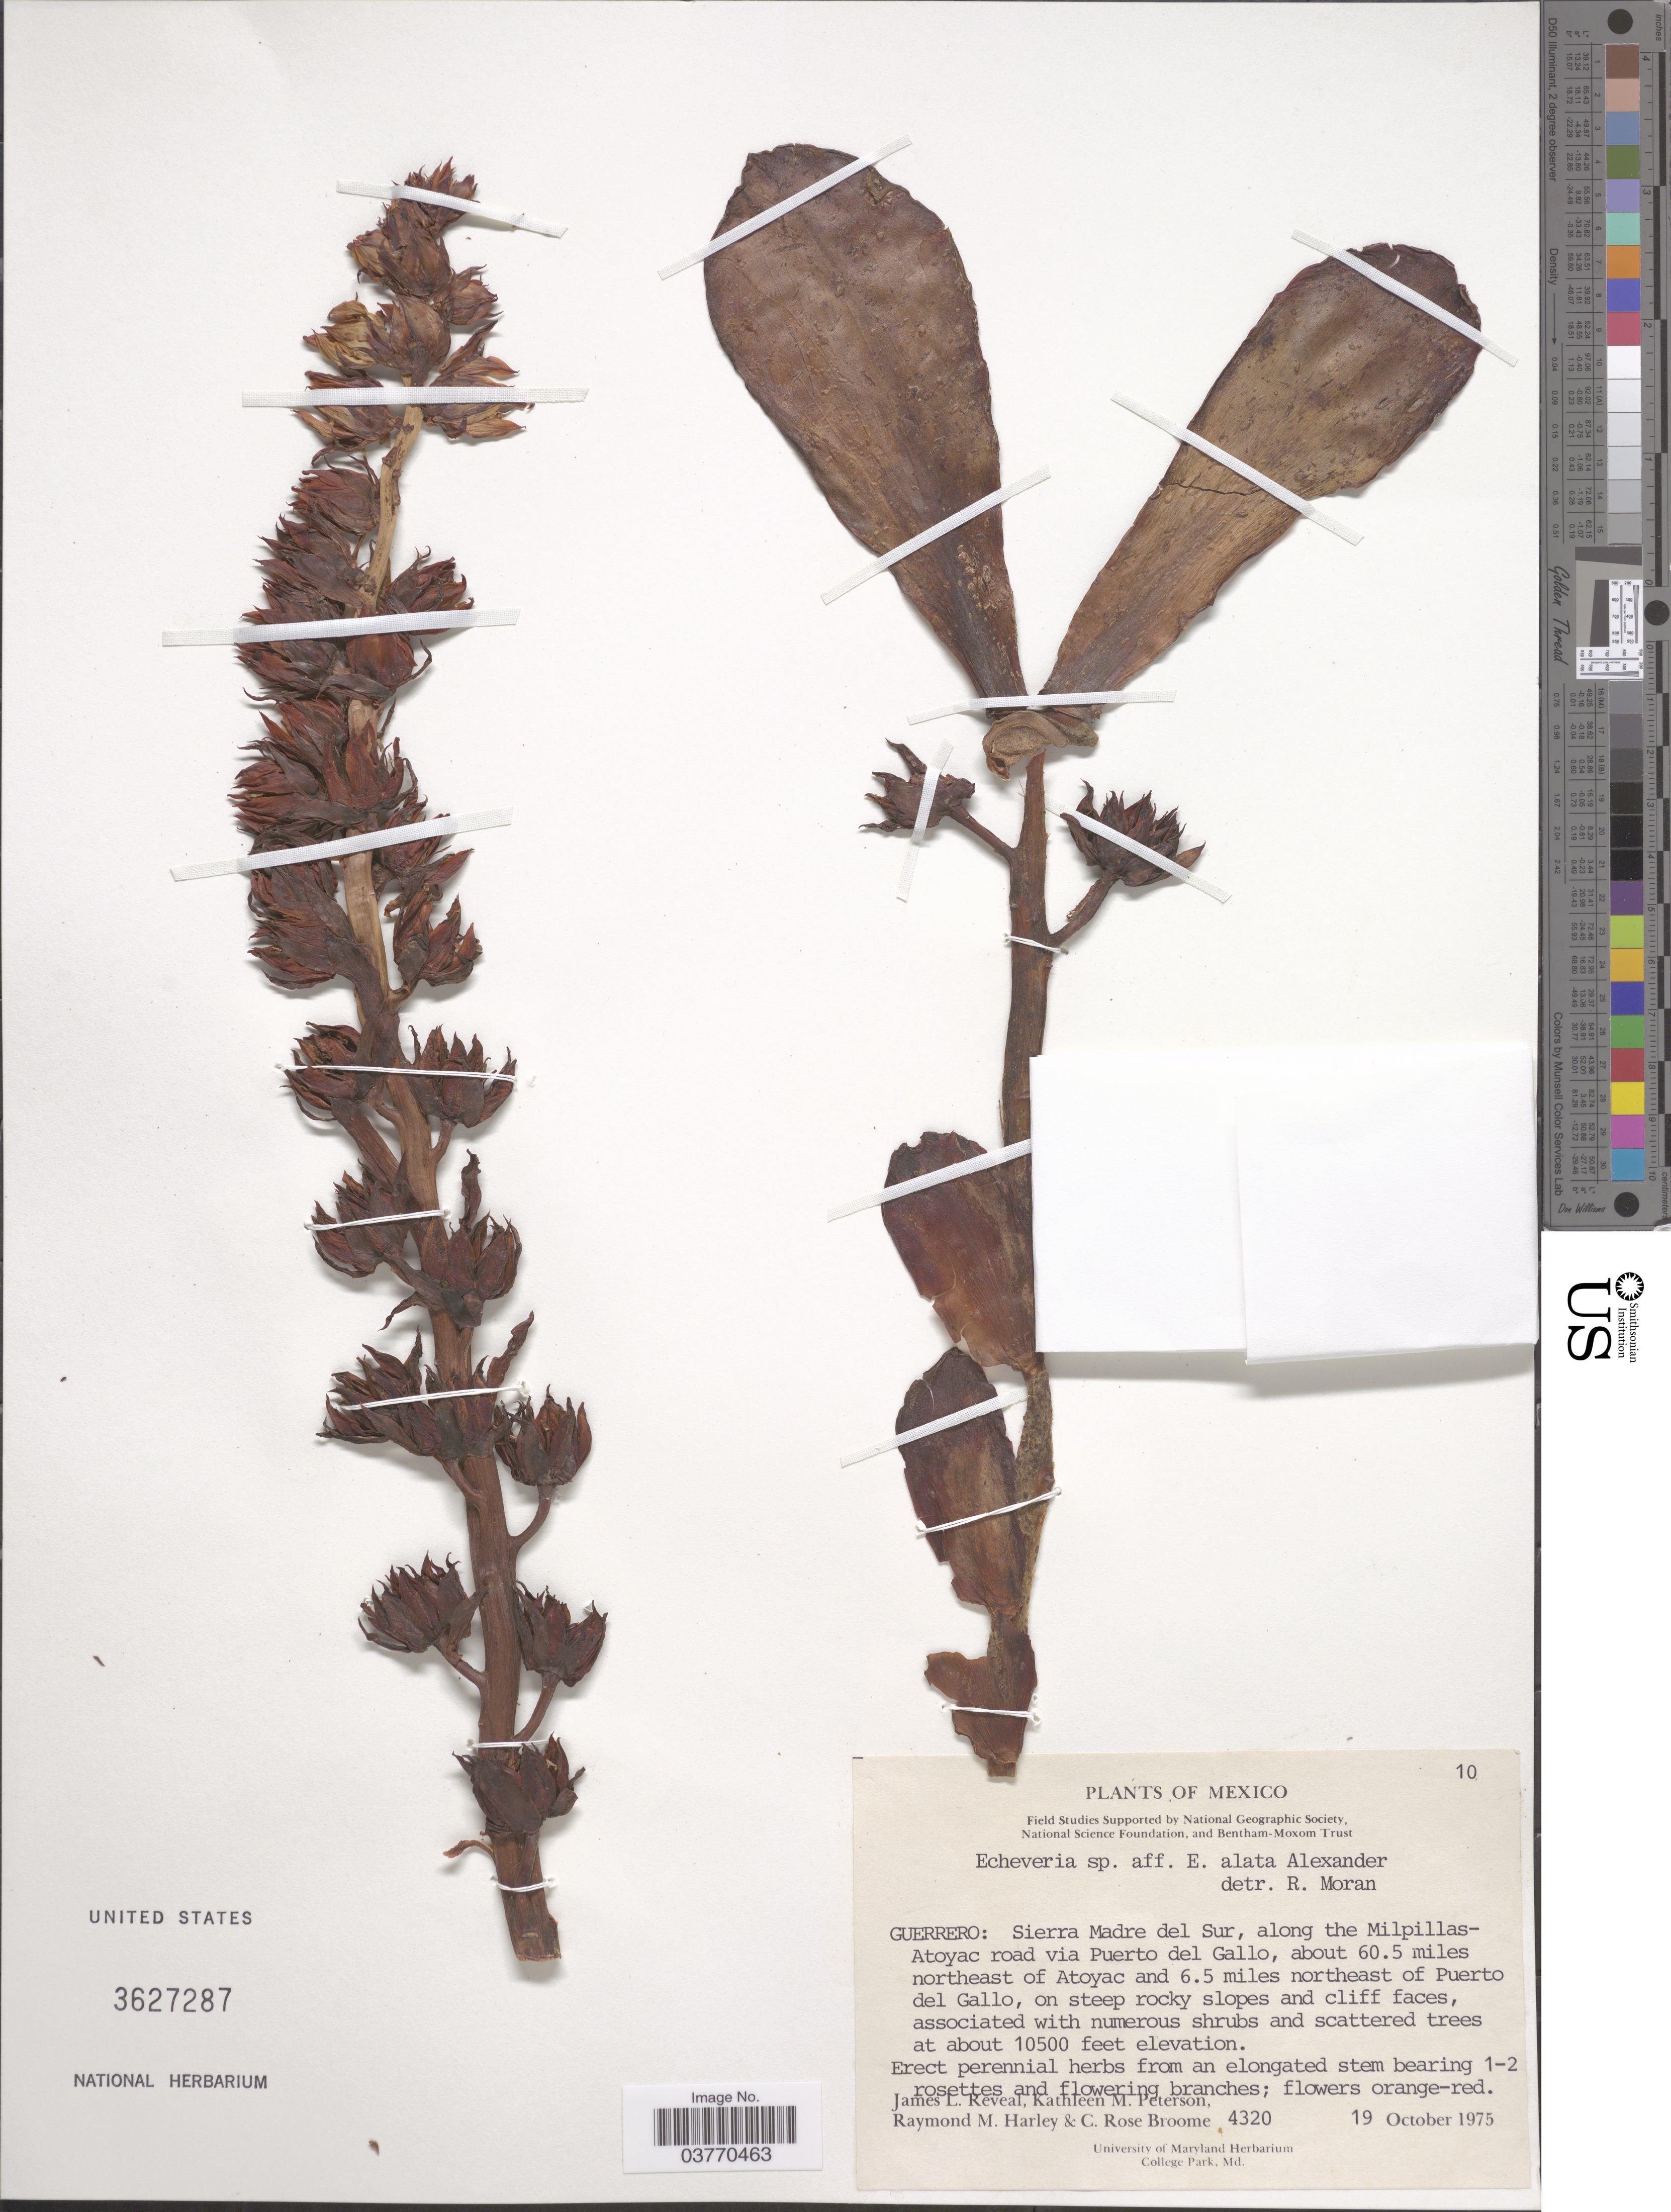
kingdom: Plantae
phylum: Tracheophyta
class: Magnoliopsida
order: Saxifragales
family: Crassulaceae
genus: Echeveria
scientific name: Echeveria sp.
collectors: J. L. Reveal, K. Peterson, R. M. Harley & C. R. Broome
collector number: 4320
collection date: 1975-10-19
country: Mexico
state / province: Guerrero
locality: Sierra Madre del Sur, along the Milpillas-Atoyac road via Puerto del Gallo, about 60.5 miles northeast of Atoyac and 6.5 miles northeast of Puerto del Gallo.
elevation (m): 3200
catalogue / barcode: US 3627287